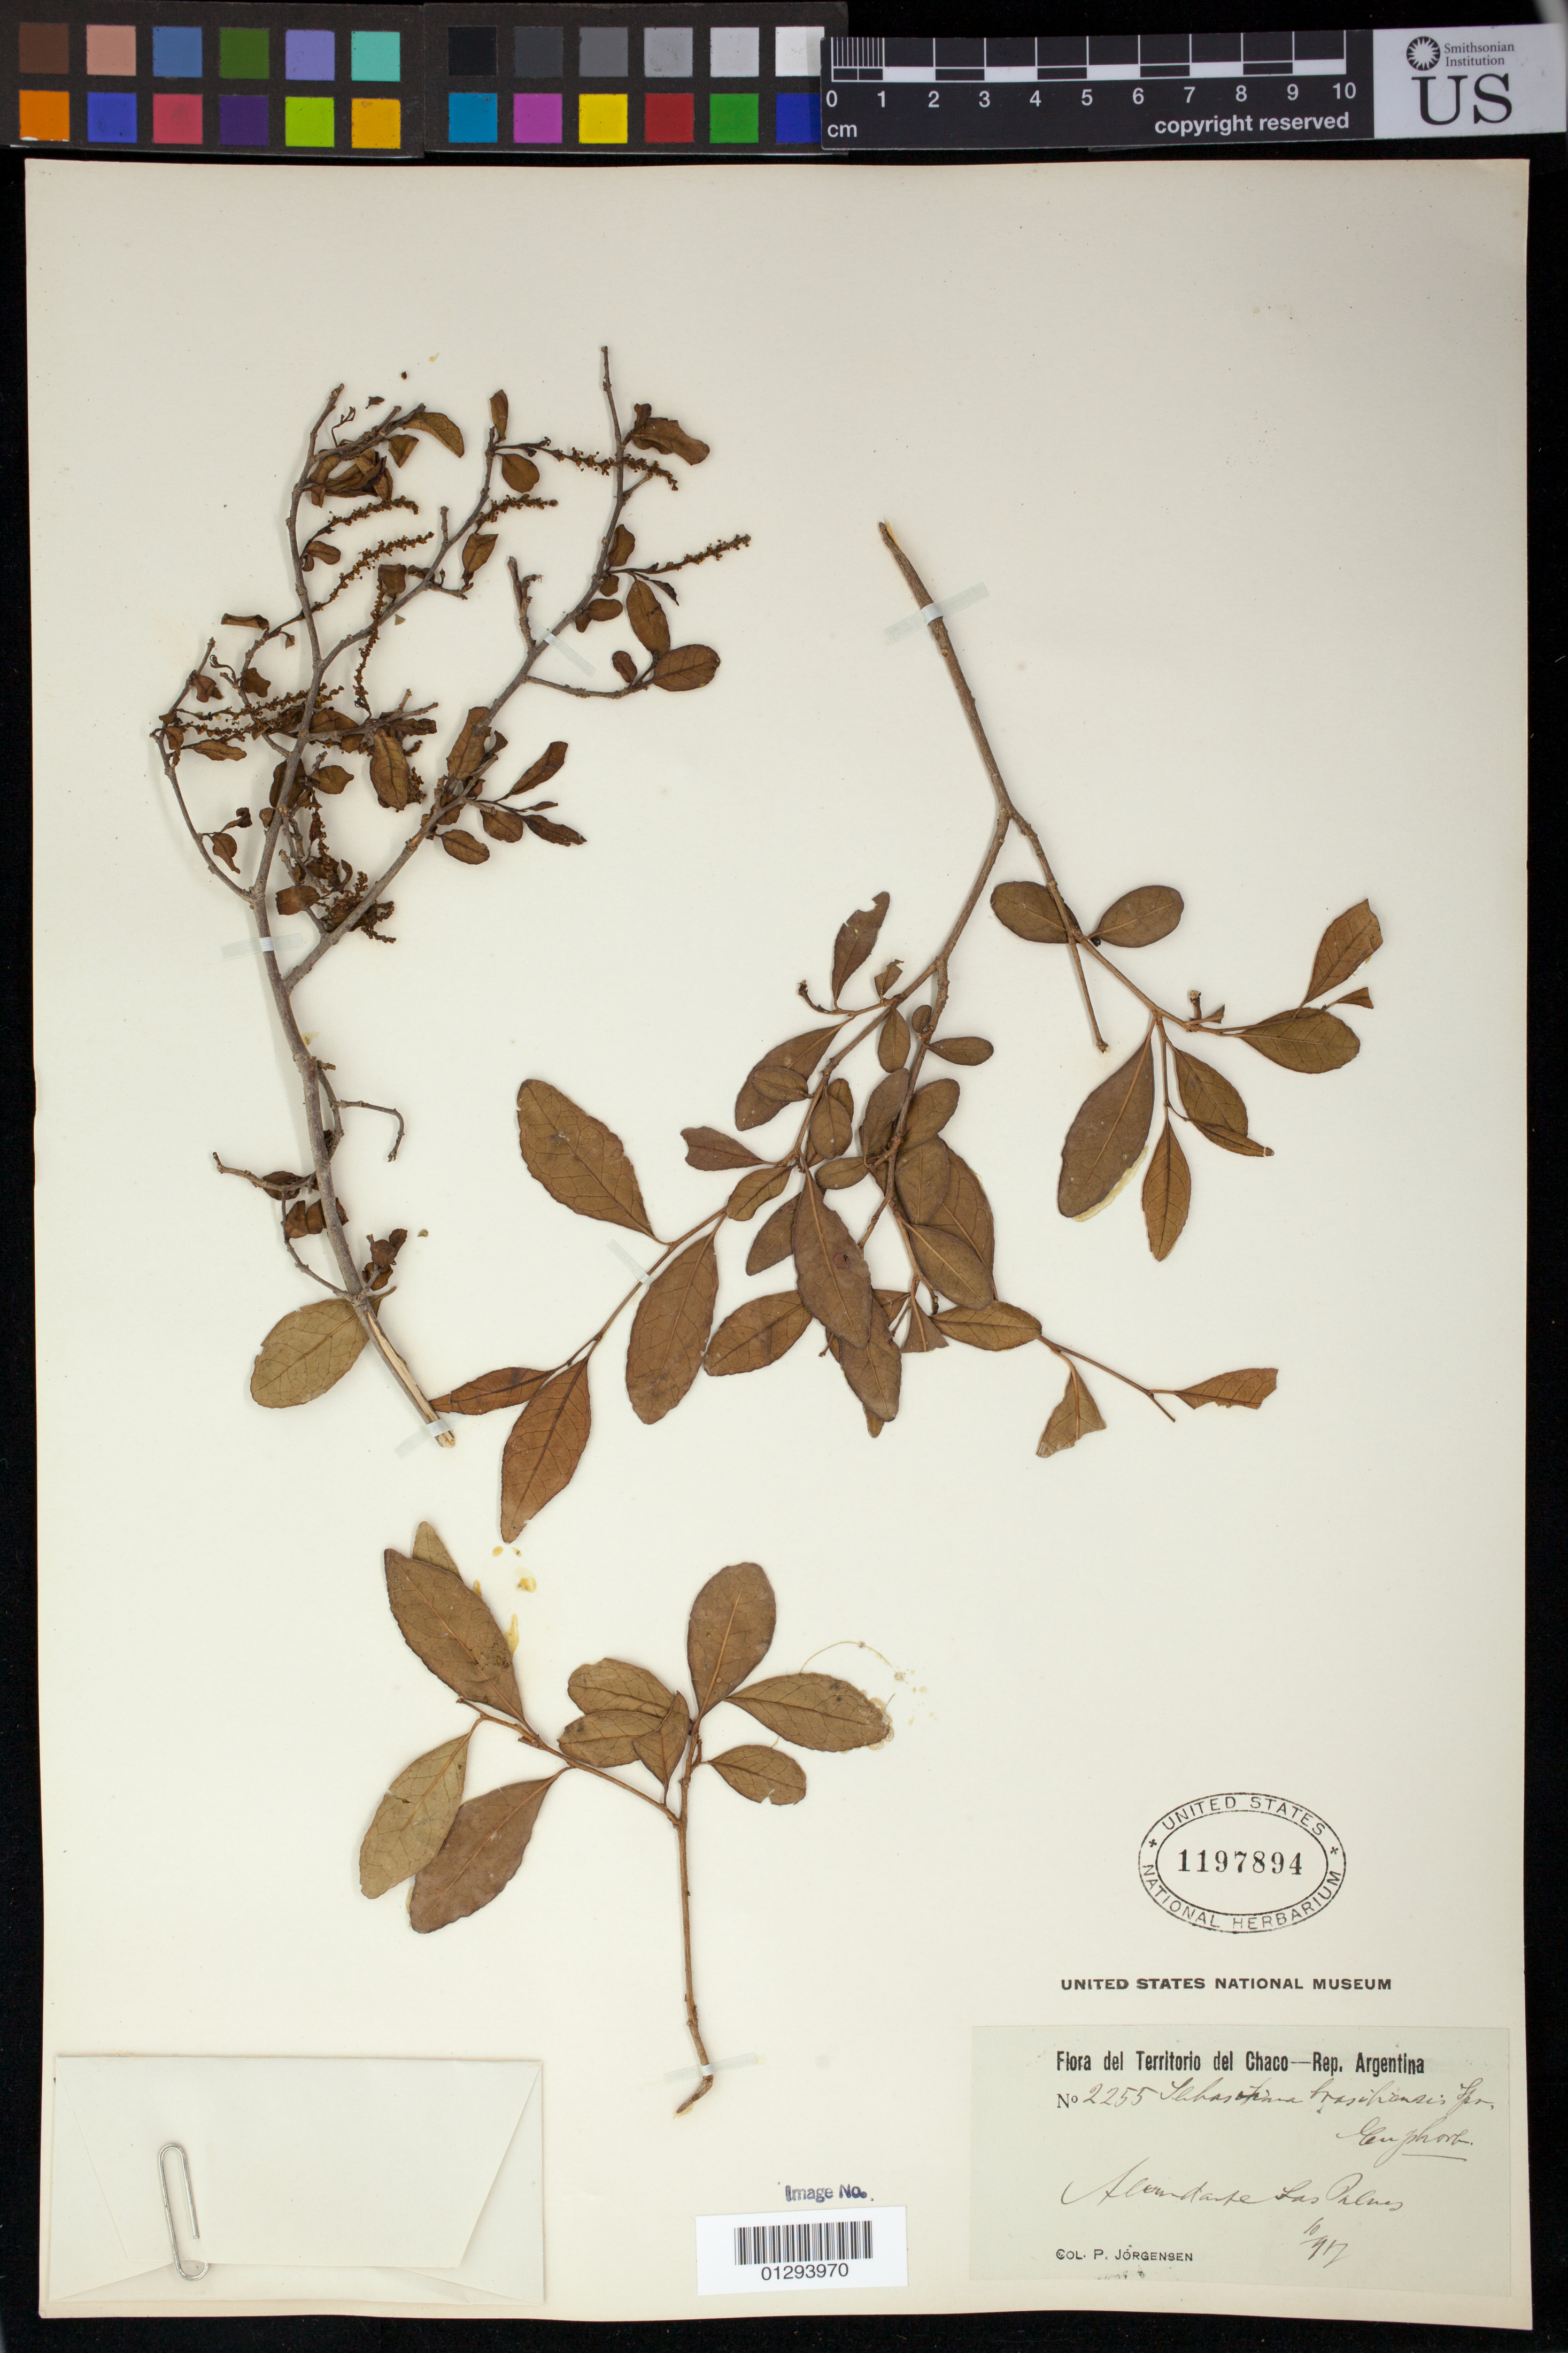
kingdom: Plantae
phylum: Tracheophyta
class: Magnoliopsida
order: Malpighiales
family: Euphorbiaceae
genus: Sebastiania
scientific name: Sebastiania brasiliensis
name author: Spreng.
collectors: P. Jorgensen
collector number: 2255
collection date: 1917-10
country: Argentina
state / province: Chaco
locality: Alemedante Las Palmes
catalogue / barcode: US 1197894